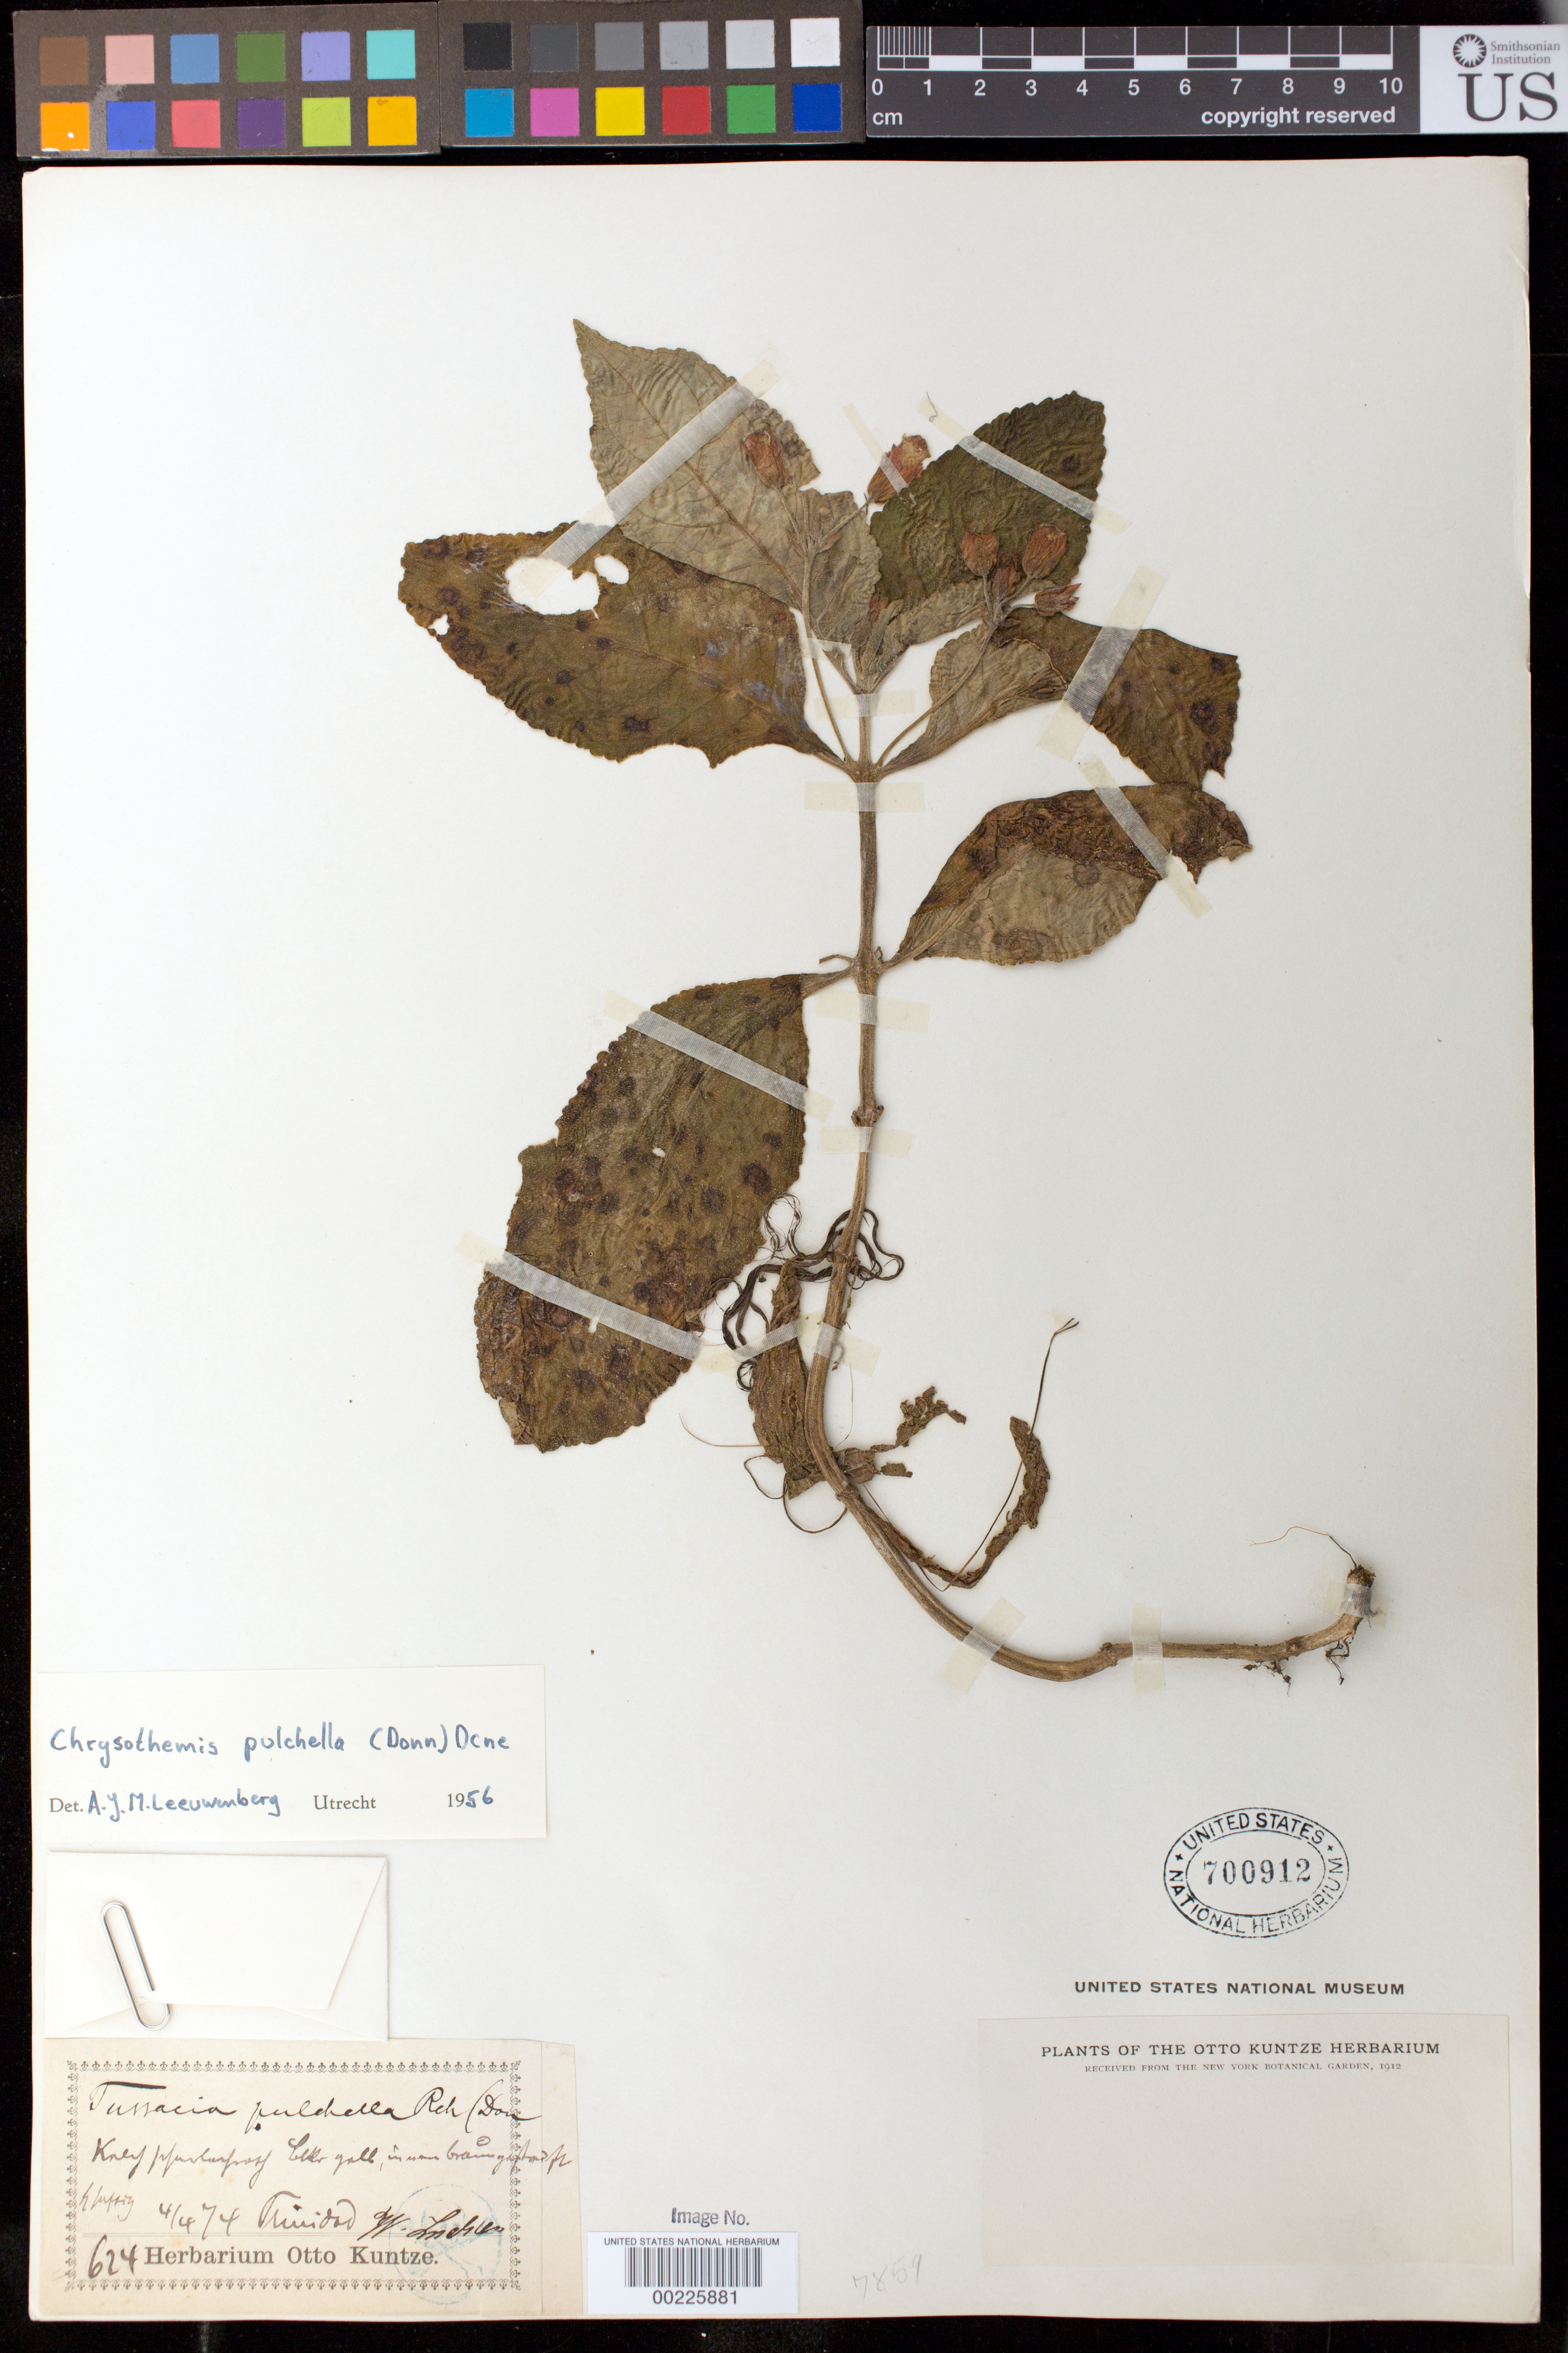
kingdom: Plantae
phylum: Tracheophyta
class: Magnoliopsida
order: Lamiales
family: Gesneriaceae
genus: Chrysothemis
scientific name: Chrysothemis pulchella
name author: (Donn ex Sims) Decne.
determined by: Leeuwenberg, A. J. M.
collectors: C.E.O. Kuntze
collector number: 624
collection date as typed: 04 Apr 1874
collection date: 1874-04-04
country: Trinidad and Tobago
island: Trinidad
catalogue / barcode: US 700912